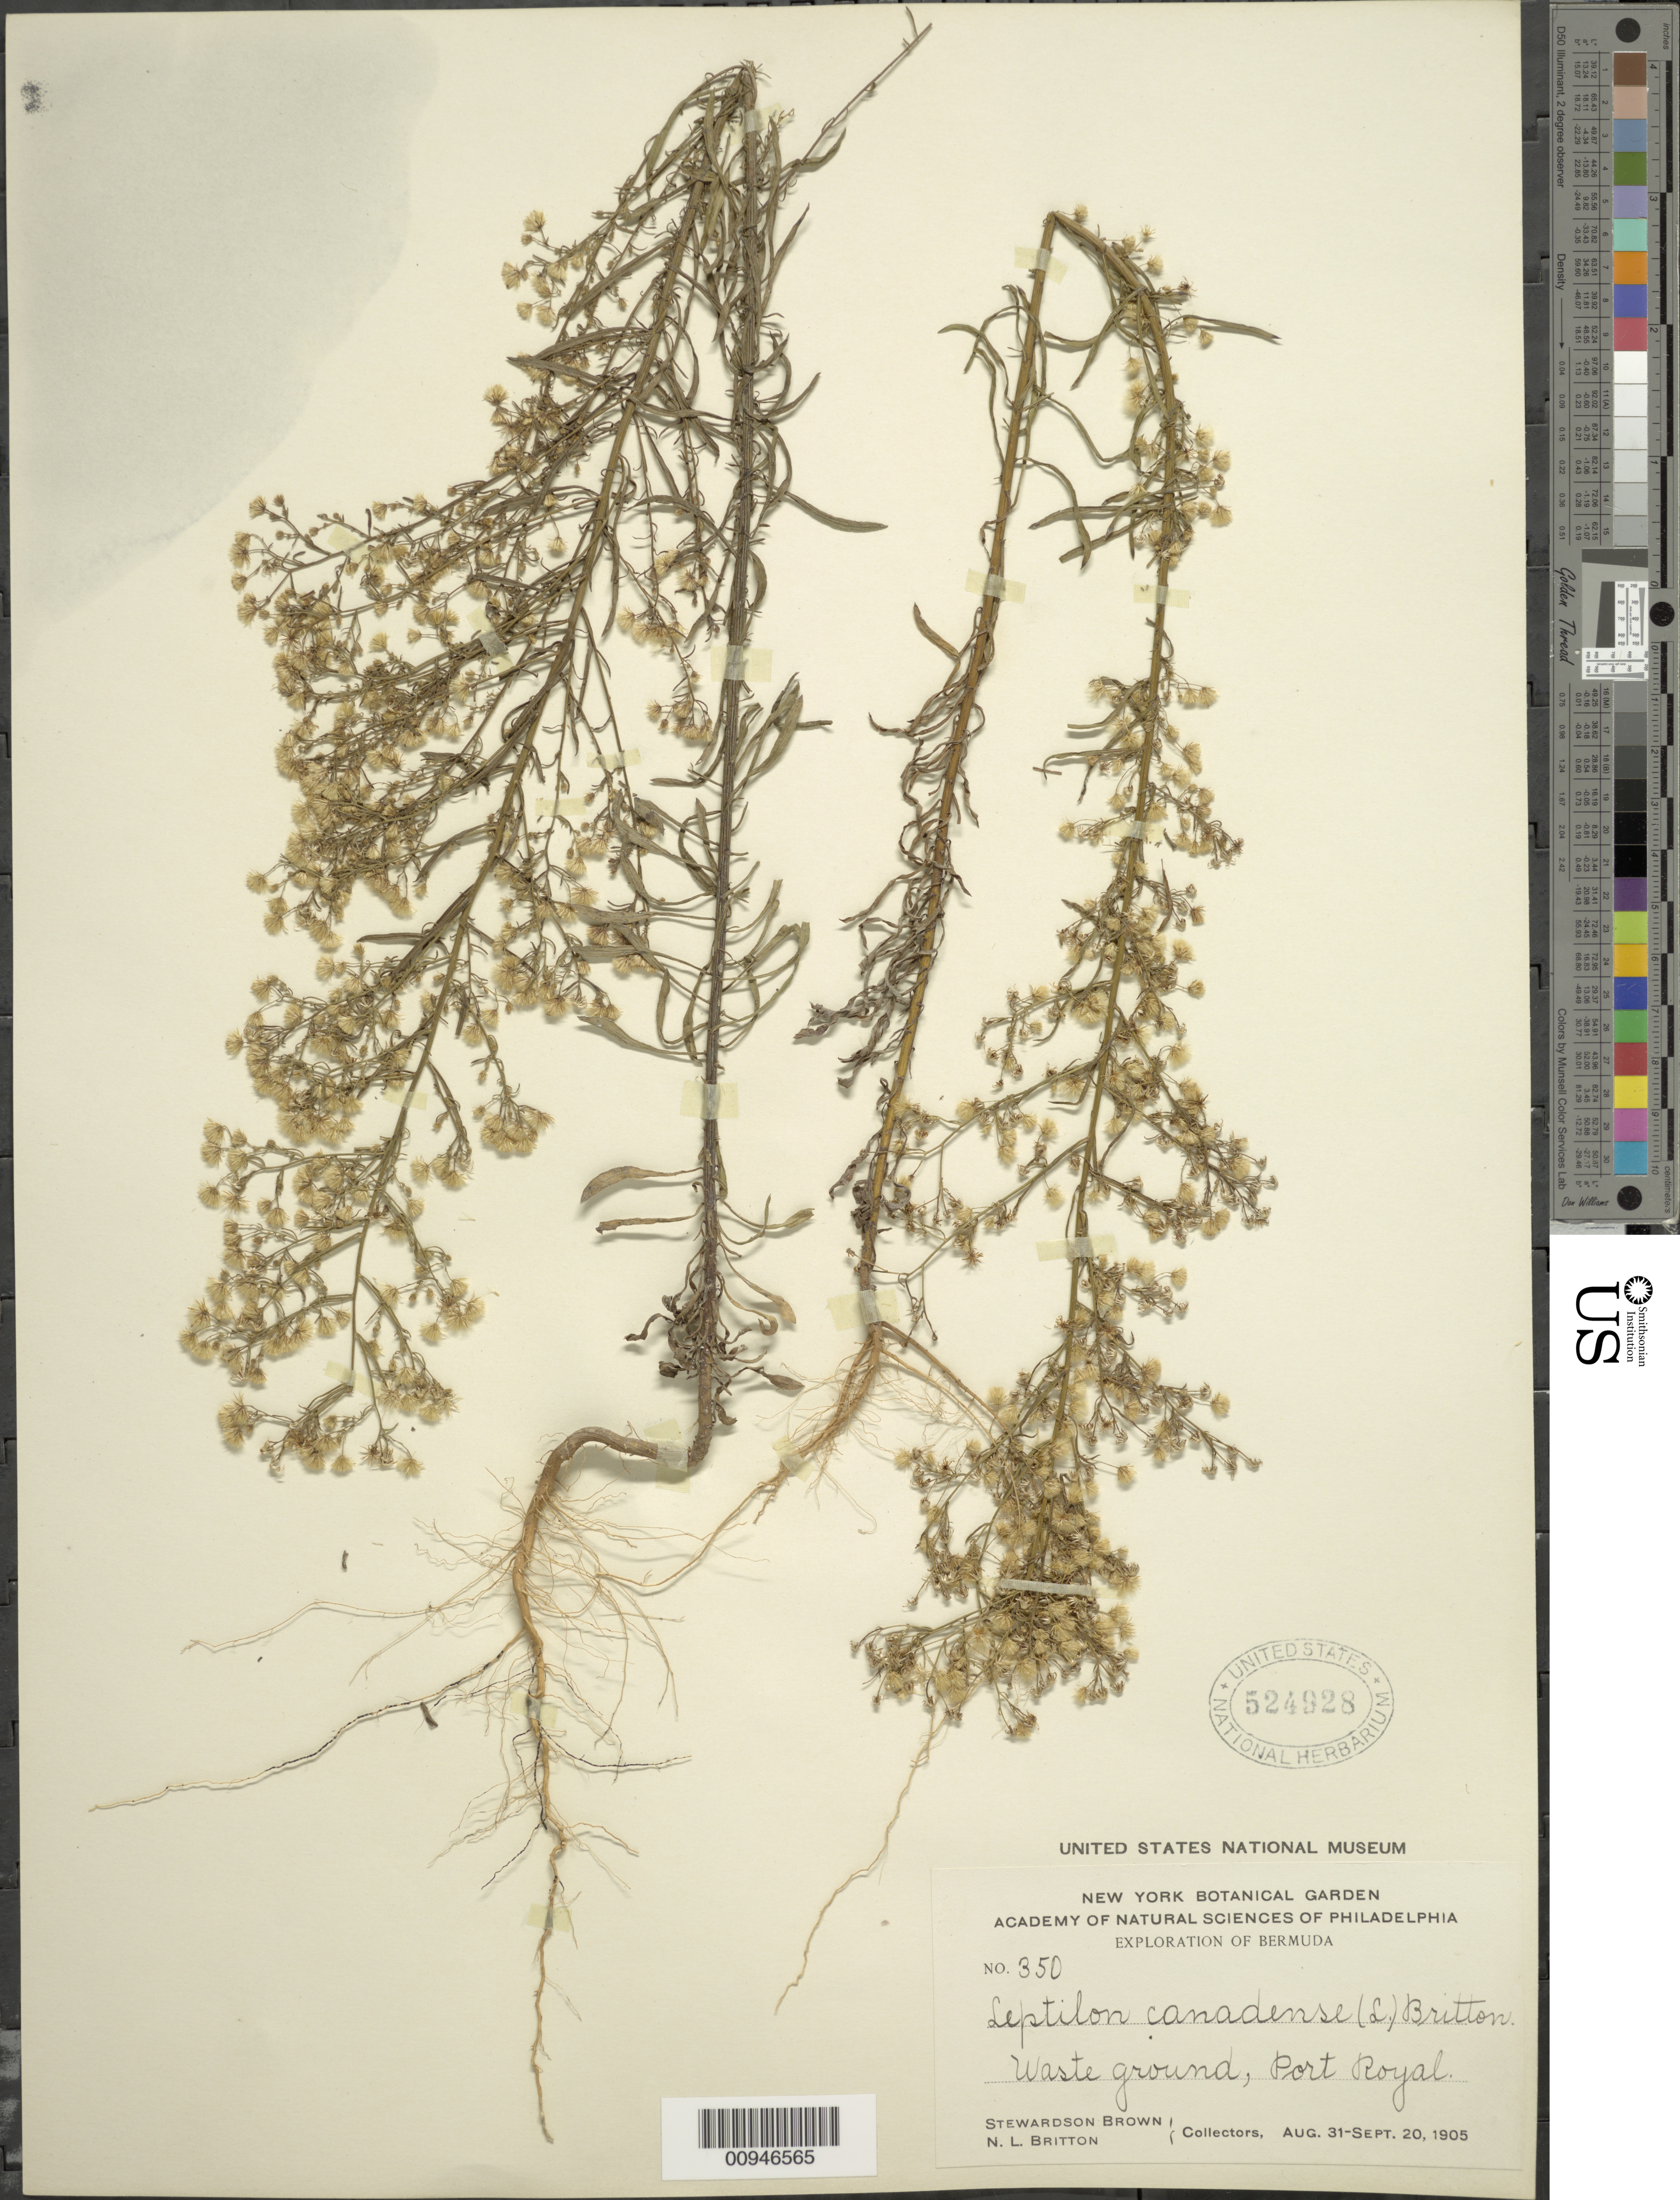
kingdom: Plantae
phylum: Tracheophyta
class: Magnoliopsida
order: Asterales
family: Asteraceae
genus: Conyza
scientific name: Conyza canadensis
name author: (L.) Cronq.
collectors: S. Brown & N. Britton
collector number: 350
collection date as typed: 31 Aug 1905 to 20 Sep 1905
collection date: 1905-08-31/1905-09-20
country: Bermuda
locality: Port Royal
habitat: Waste ground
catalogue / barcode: US 524928